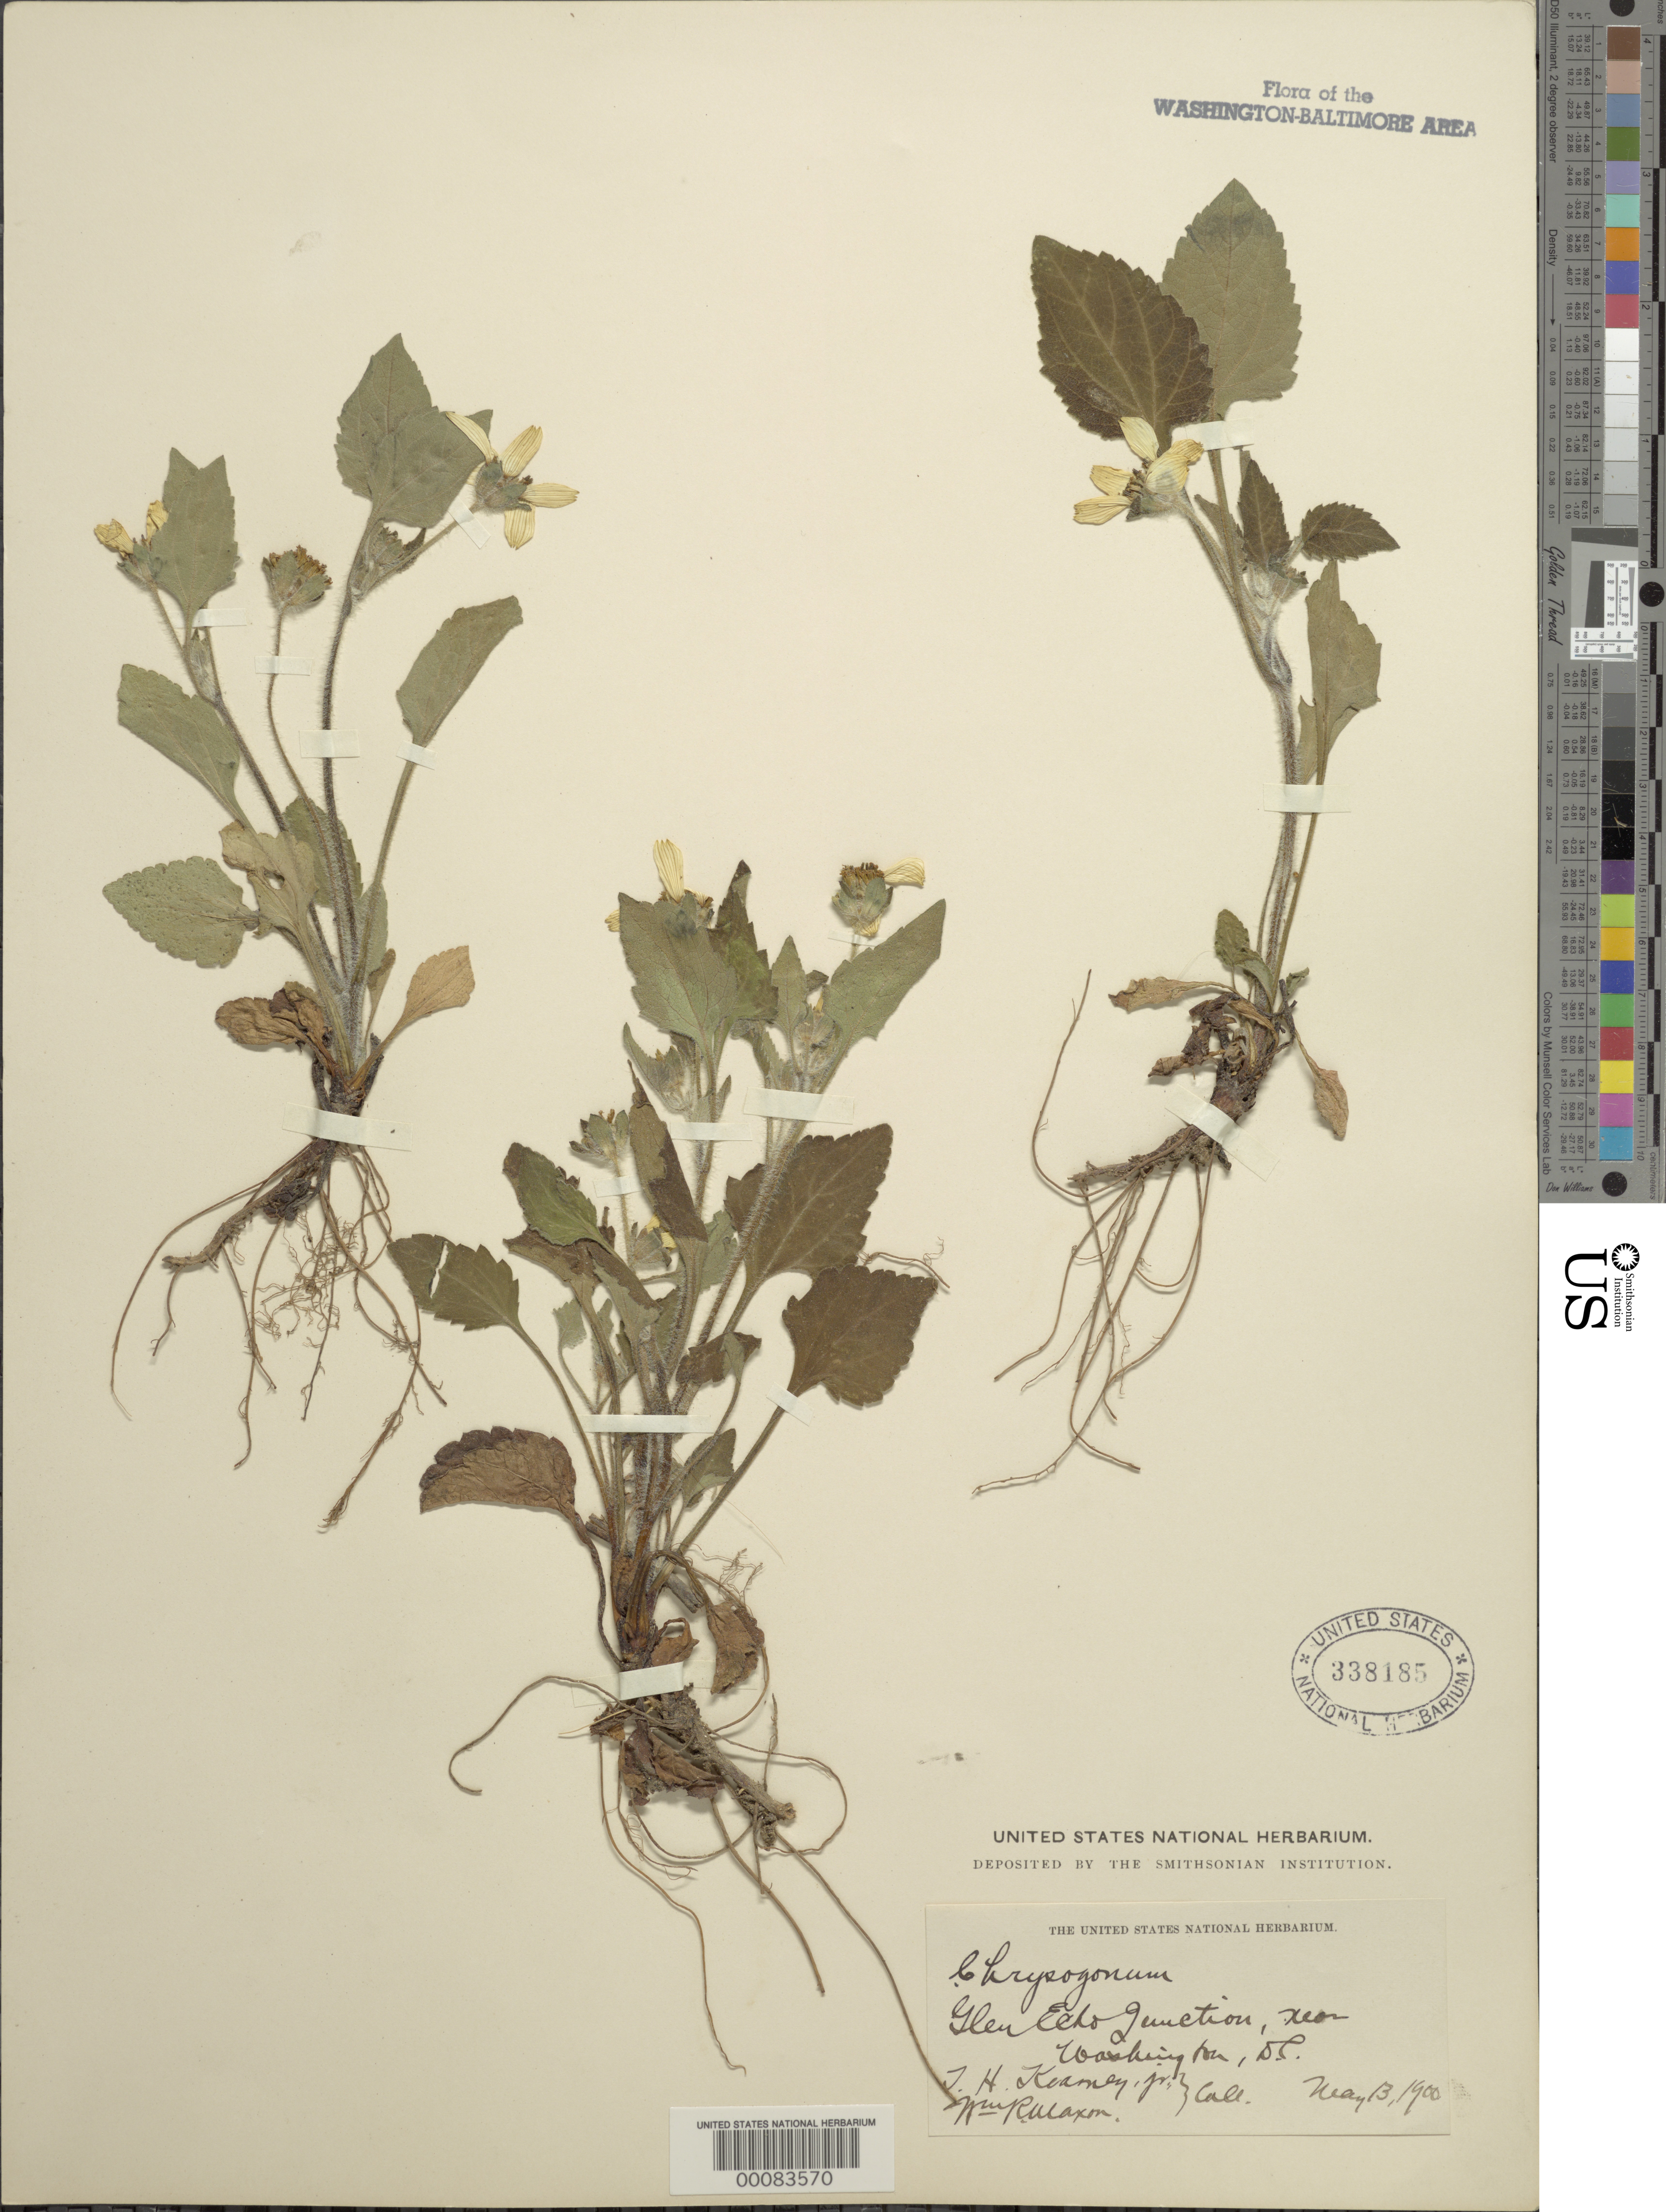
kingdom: Plantae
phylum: Tracheophyta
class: Magnoliopsida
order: Asterales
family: Asteraceae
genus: Chrysogonum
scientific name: Chrysogonum virginianum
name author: L.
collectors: T. H. Kearney & W. R. Maxon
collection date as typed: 13 May 1900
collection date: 1900-05-13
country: United States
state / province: Maryland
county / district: Montgomery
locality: Glen Echo junction C. & O. Canal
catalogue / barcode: US 338185